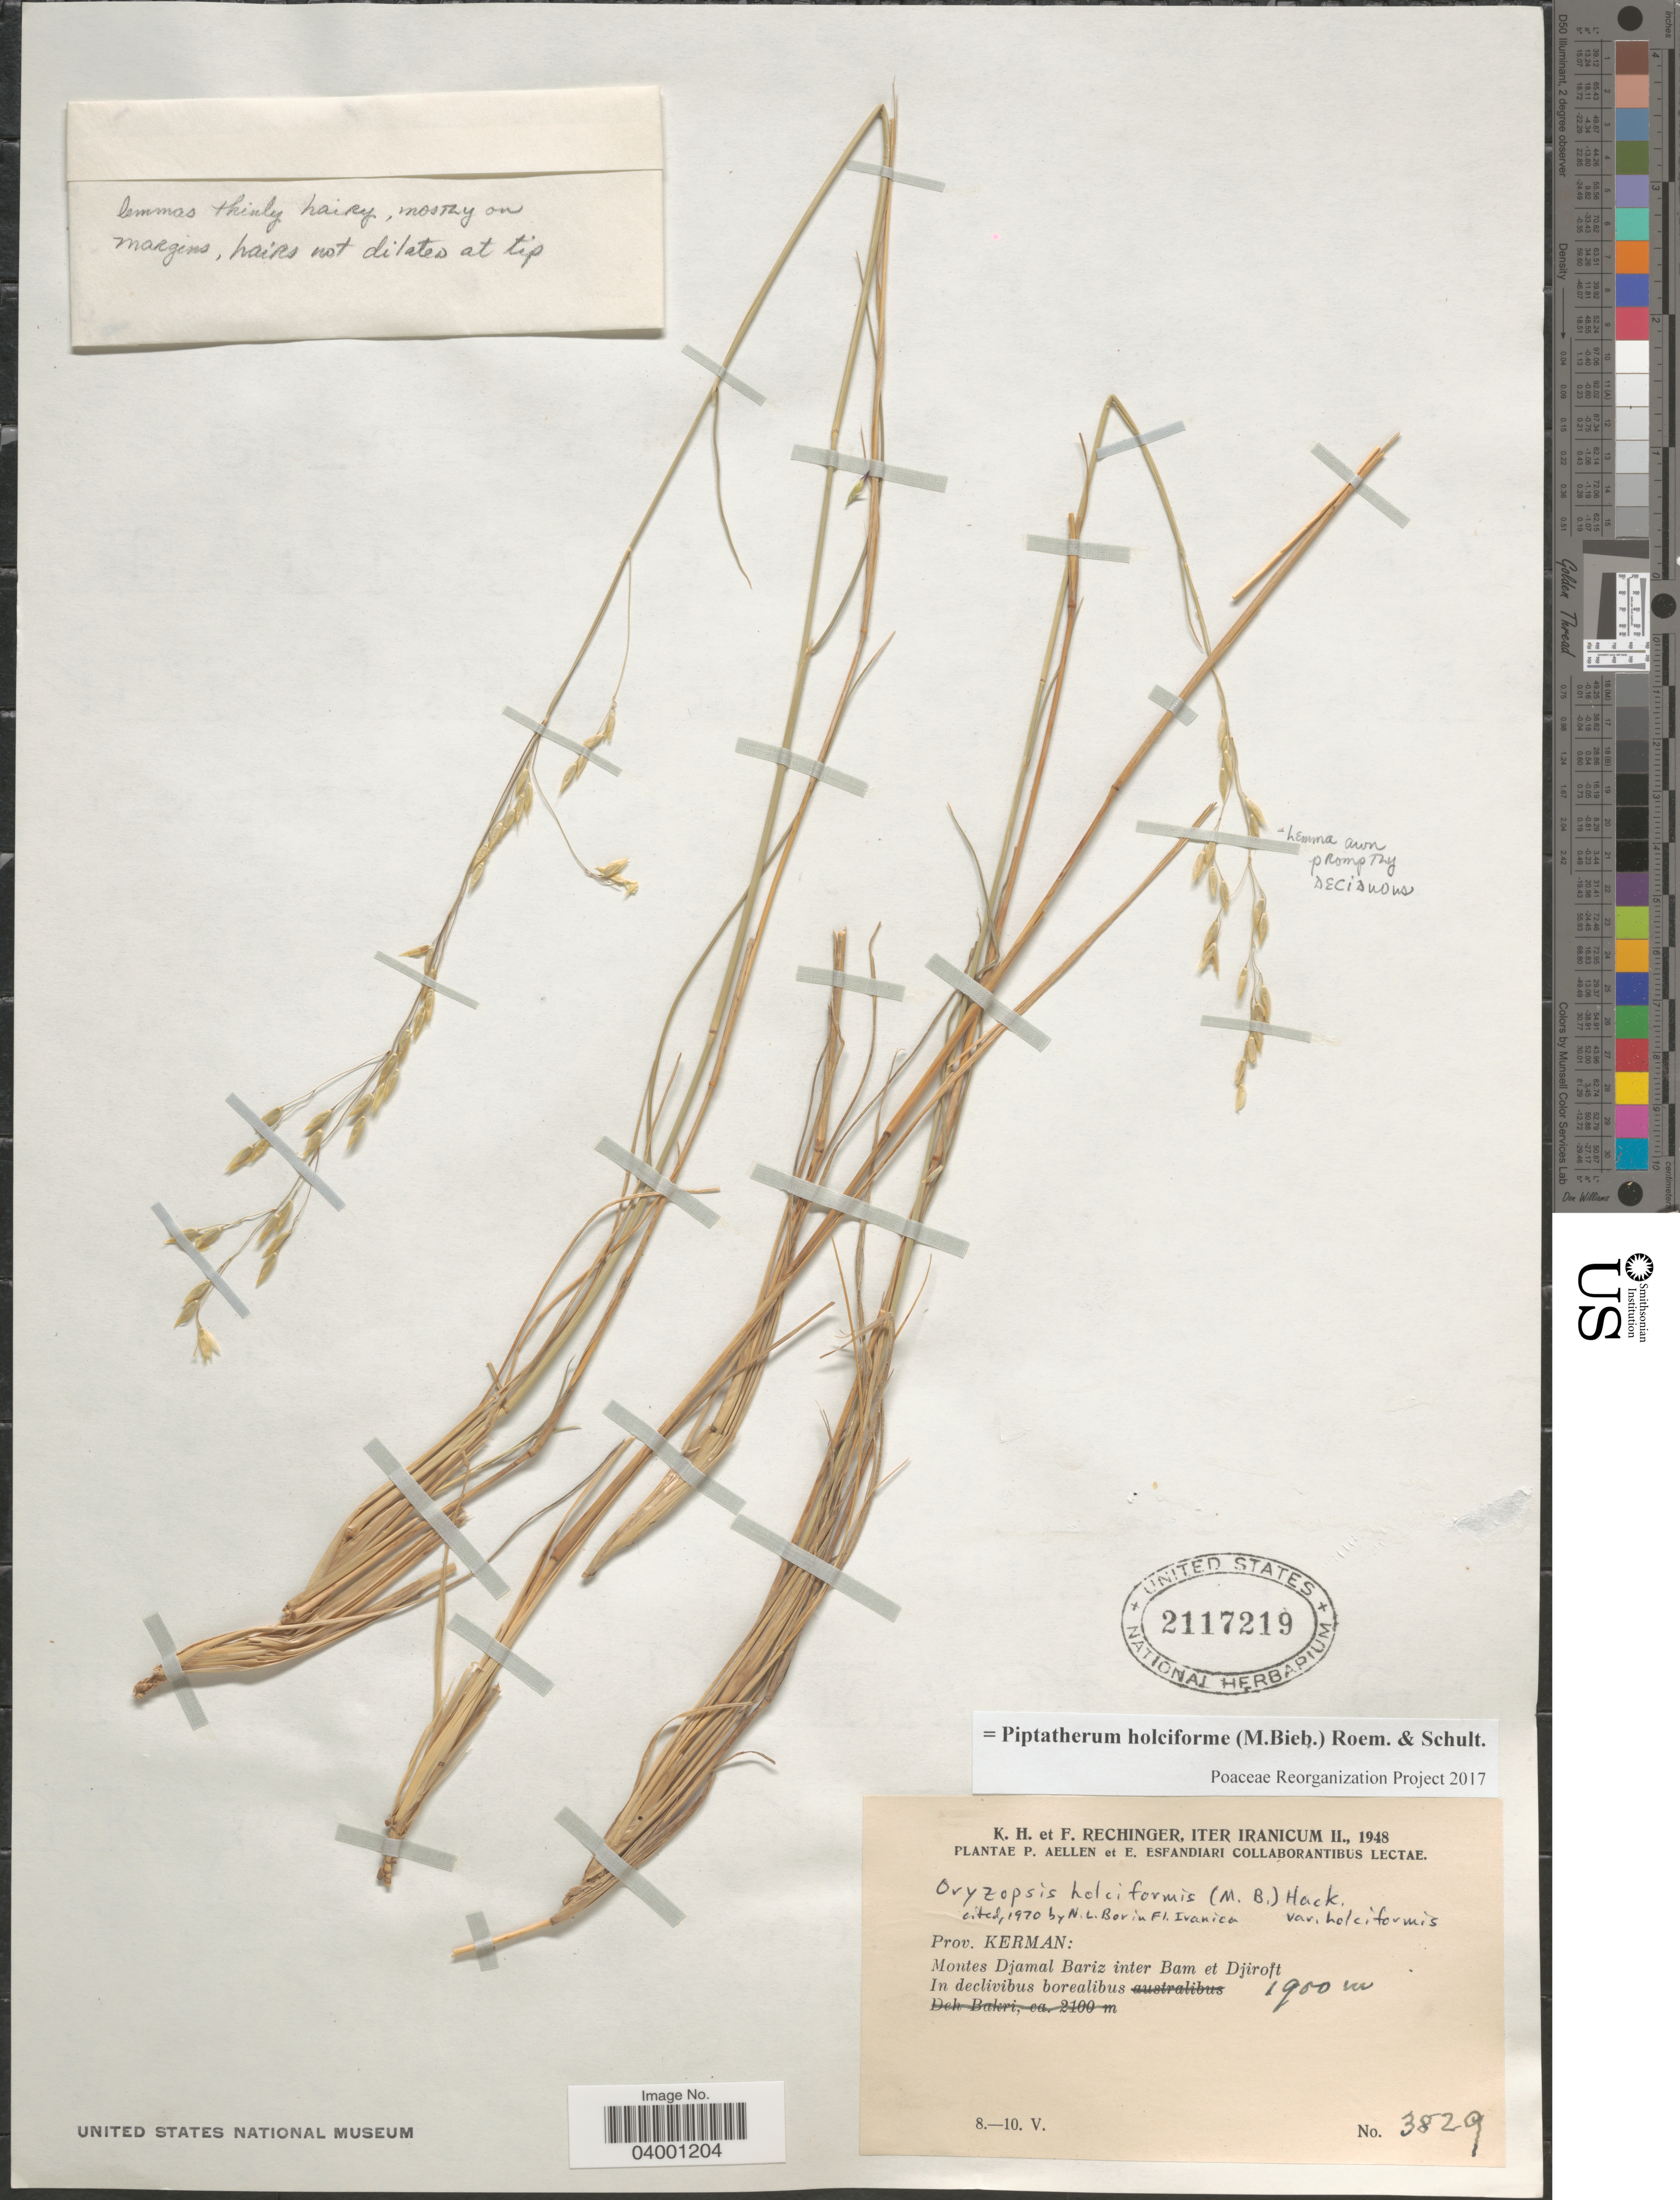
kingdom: Plantae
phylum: Tracheophyta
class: Liliopsida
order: Poales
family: Poaceae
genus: Piptatherum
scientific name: Piptatherum holciforme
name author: (M. Bieb.) Roem. & Schult.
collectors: K. H. Rechinger & F. Rechinger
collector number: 3829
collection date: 1948-05-08/1948-05-10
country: Iran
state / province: Kerman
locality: Montes Djamal Bariz inter Bam et Djiroft. In declivibus borealibus.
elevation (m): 1900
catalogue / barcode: US 2117219